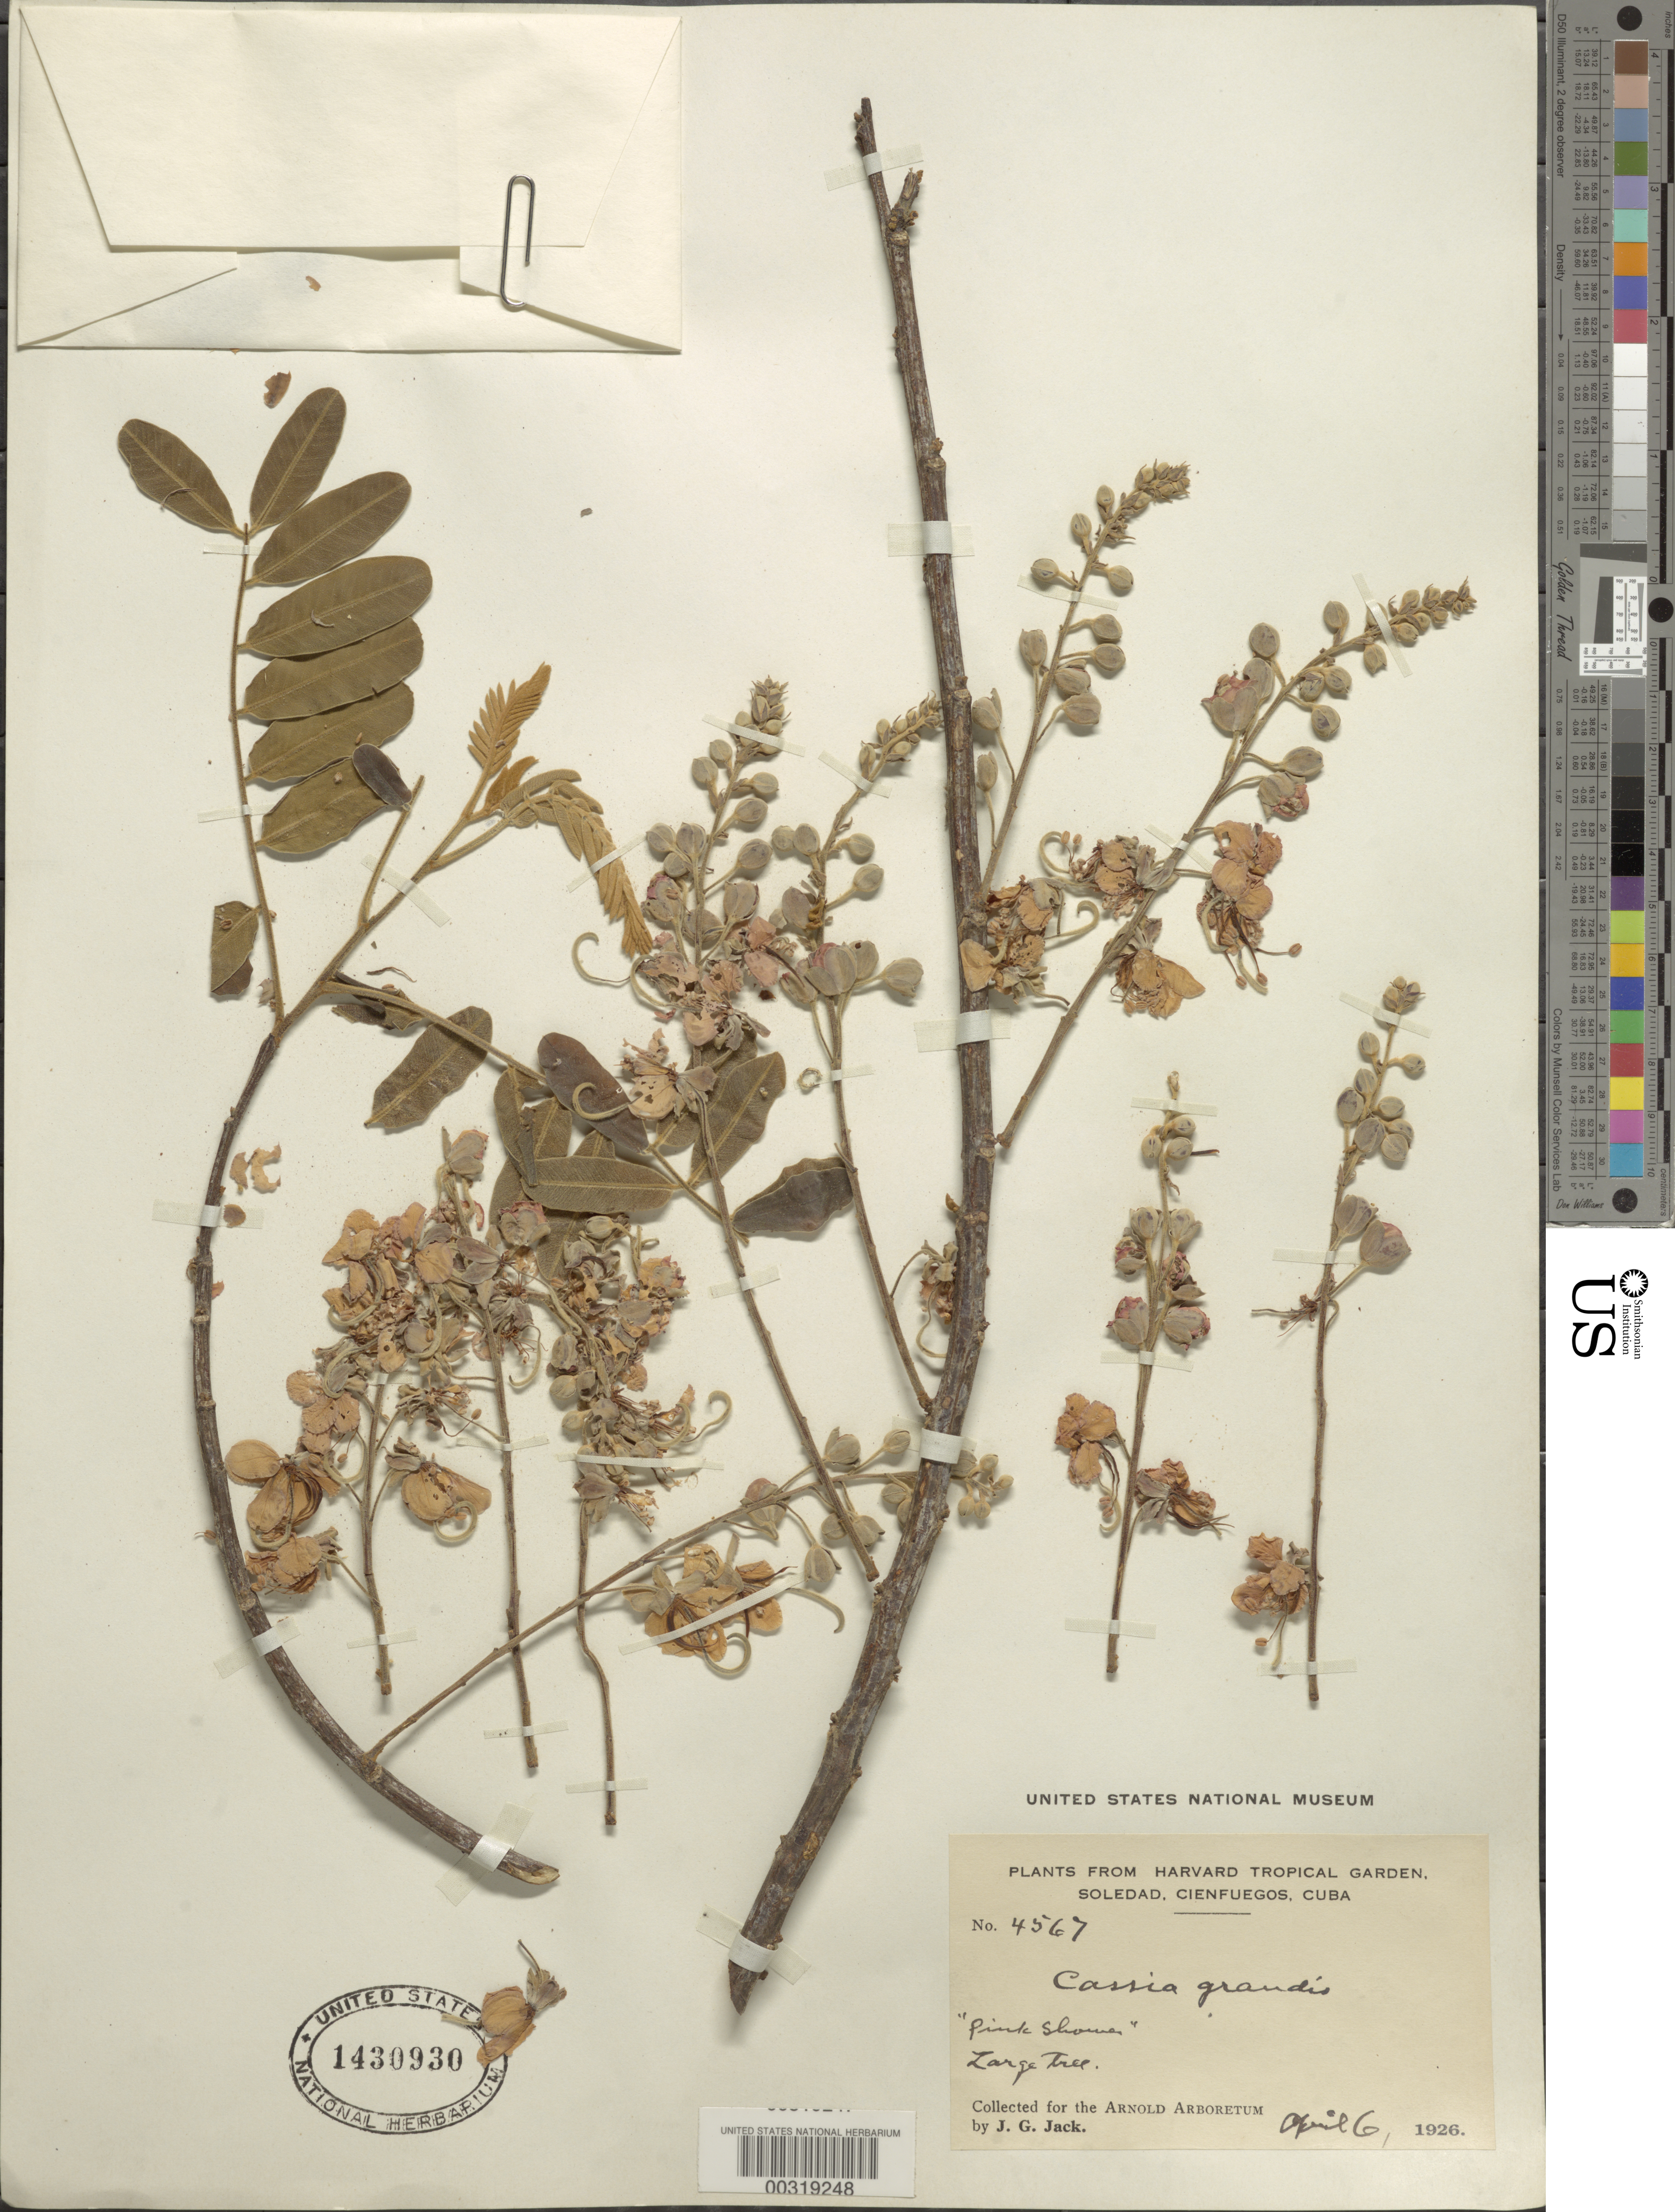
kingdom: Plantae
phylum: Tracheophyta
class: Magnoliopsida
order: Fabales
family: Fabaceae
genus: Cassia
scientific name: Cassia grandis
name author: L. f.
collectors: J. G. Jack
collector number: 4567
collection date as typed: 06 Apr 1926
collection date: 1926-04-06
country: Cuba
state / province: Las Villas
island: Greater Antilles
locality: Soledad, cienfuegos, harvard tropical garden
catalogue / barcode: US 1430930